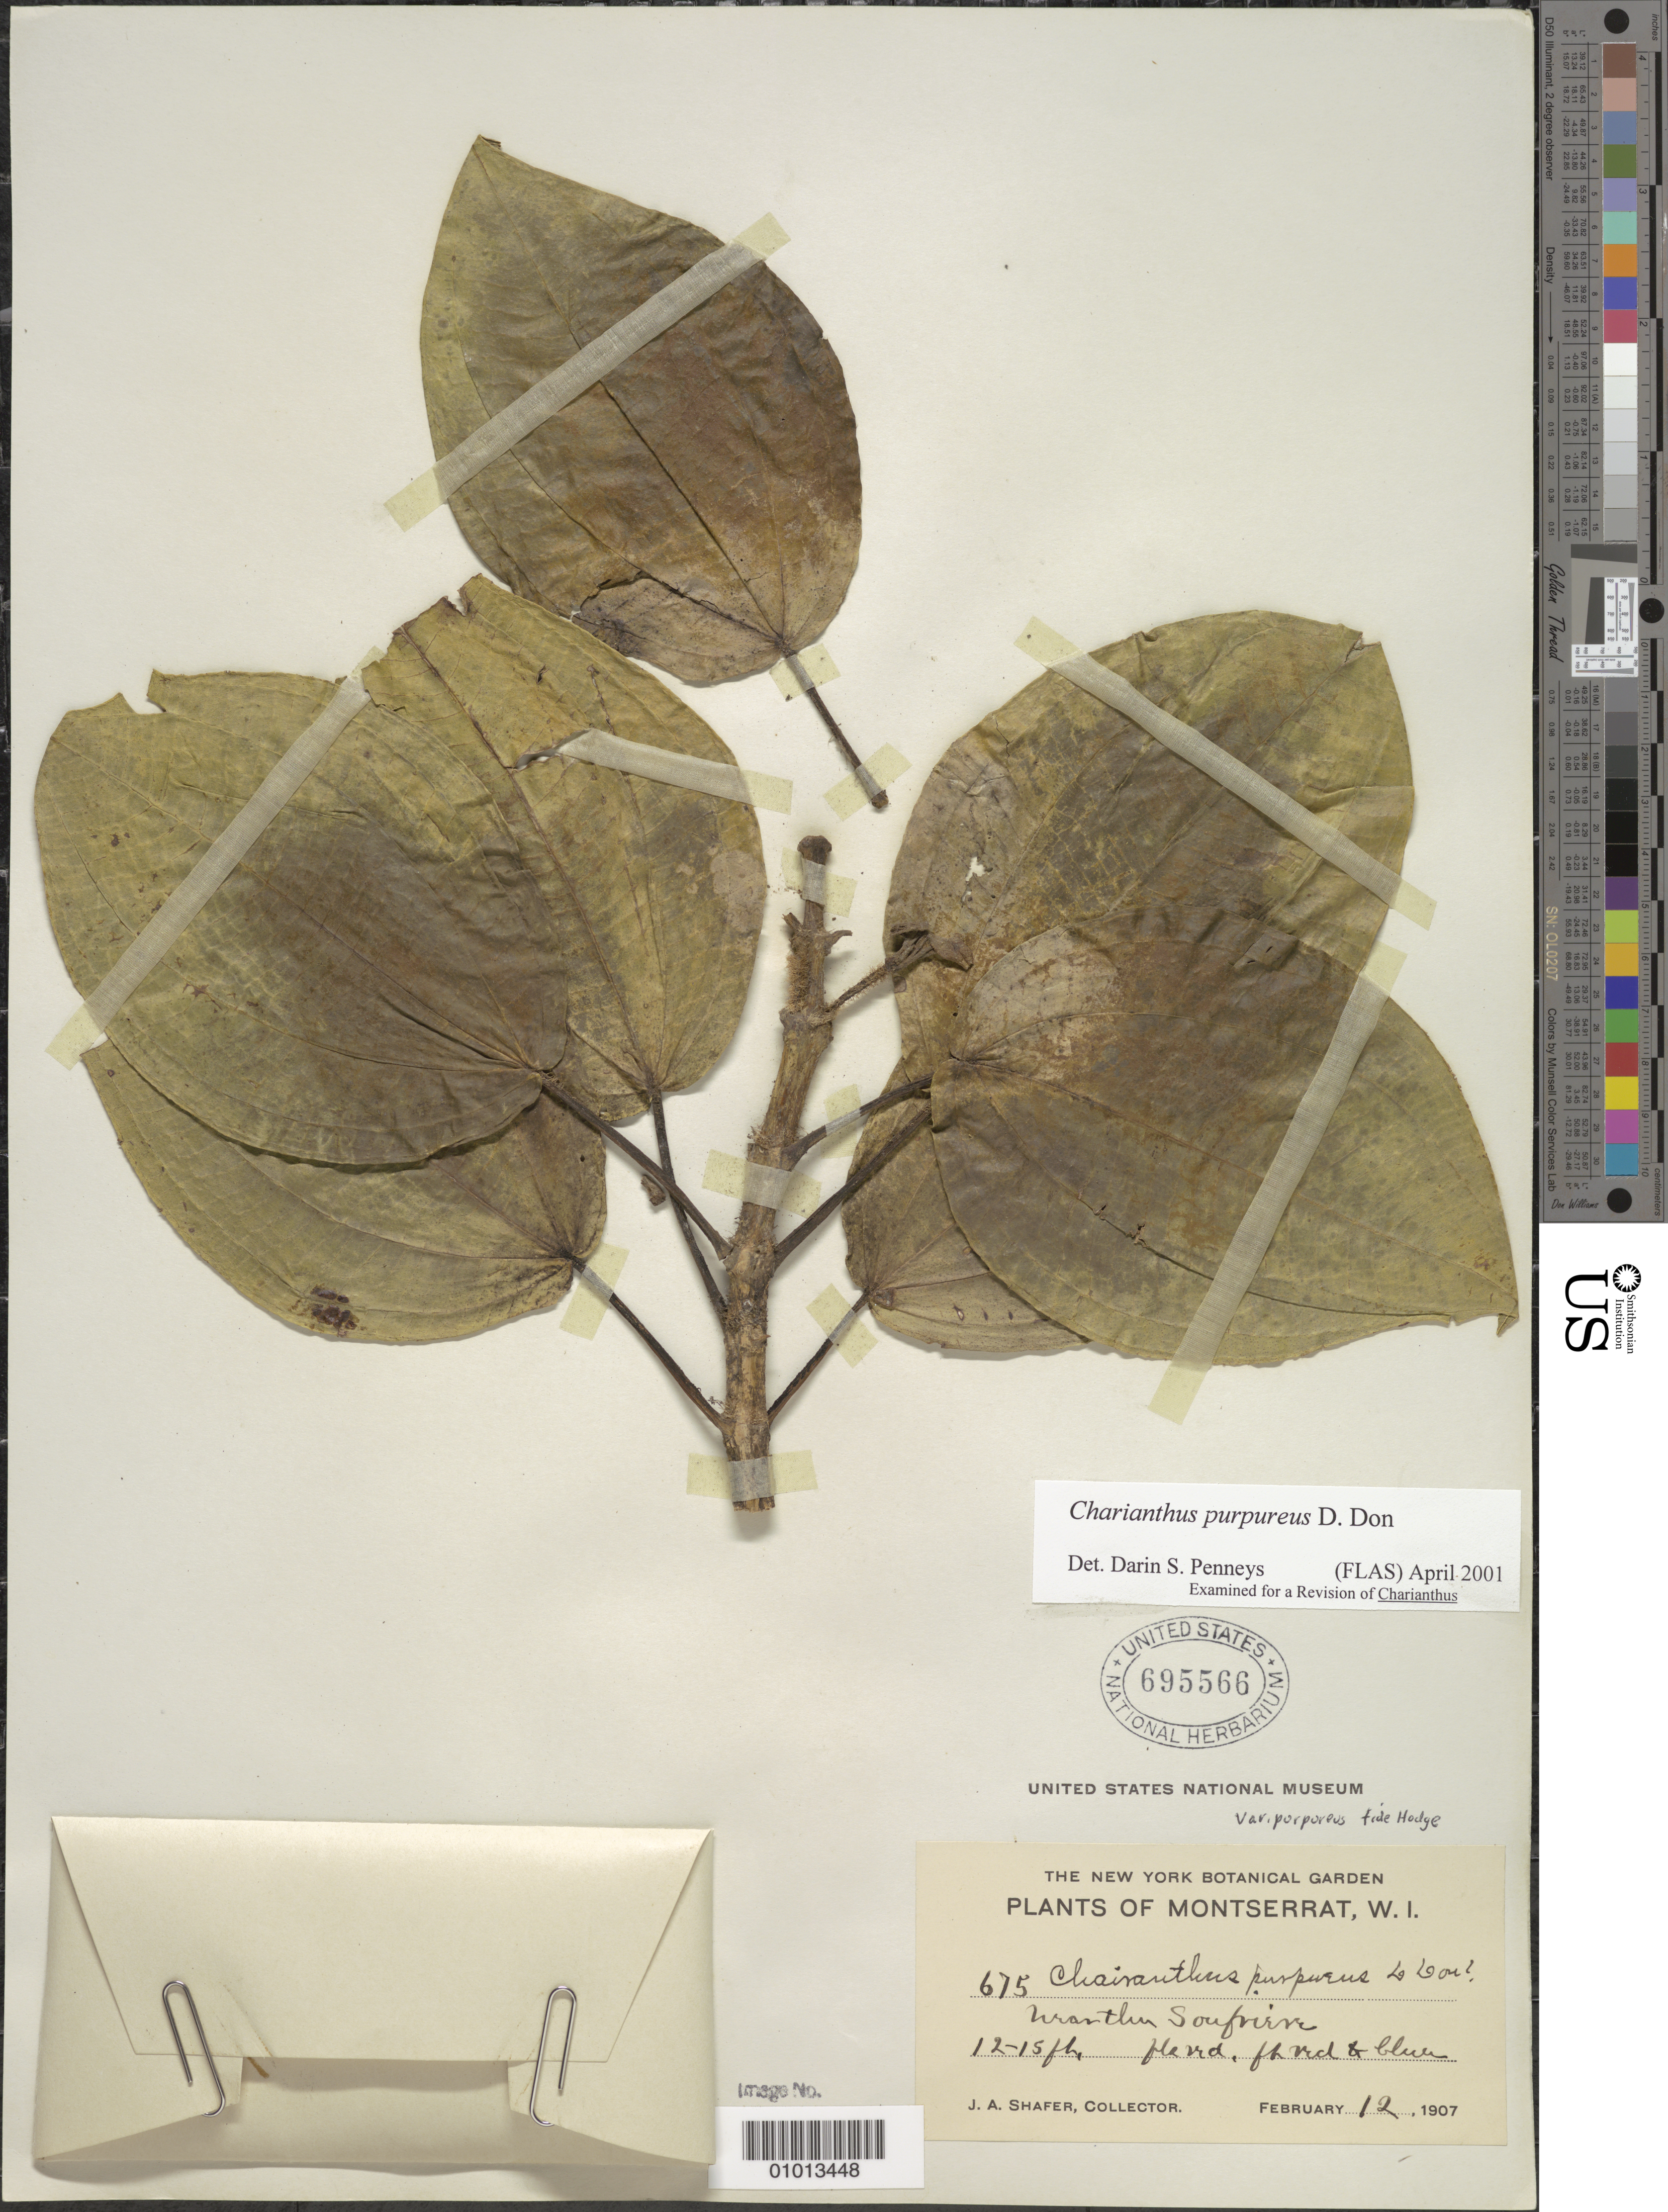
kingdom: Plantae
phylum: Tracheophyta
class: Magnoliopsida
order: Myrtales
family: Melastomataceae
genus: Charianthus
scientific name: Charianthus purpureus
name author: D. Don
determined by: Penneys, D. S.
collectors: J. A. Shafer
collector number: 675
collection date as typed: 12 Feb 1907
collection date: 1907-02-12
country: Montserrat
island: Montserrat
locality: Neantha Soufriere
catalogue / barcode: US 695566